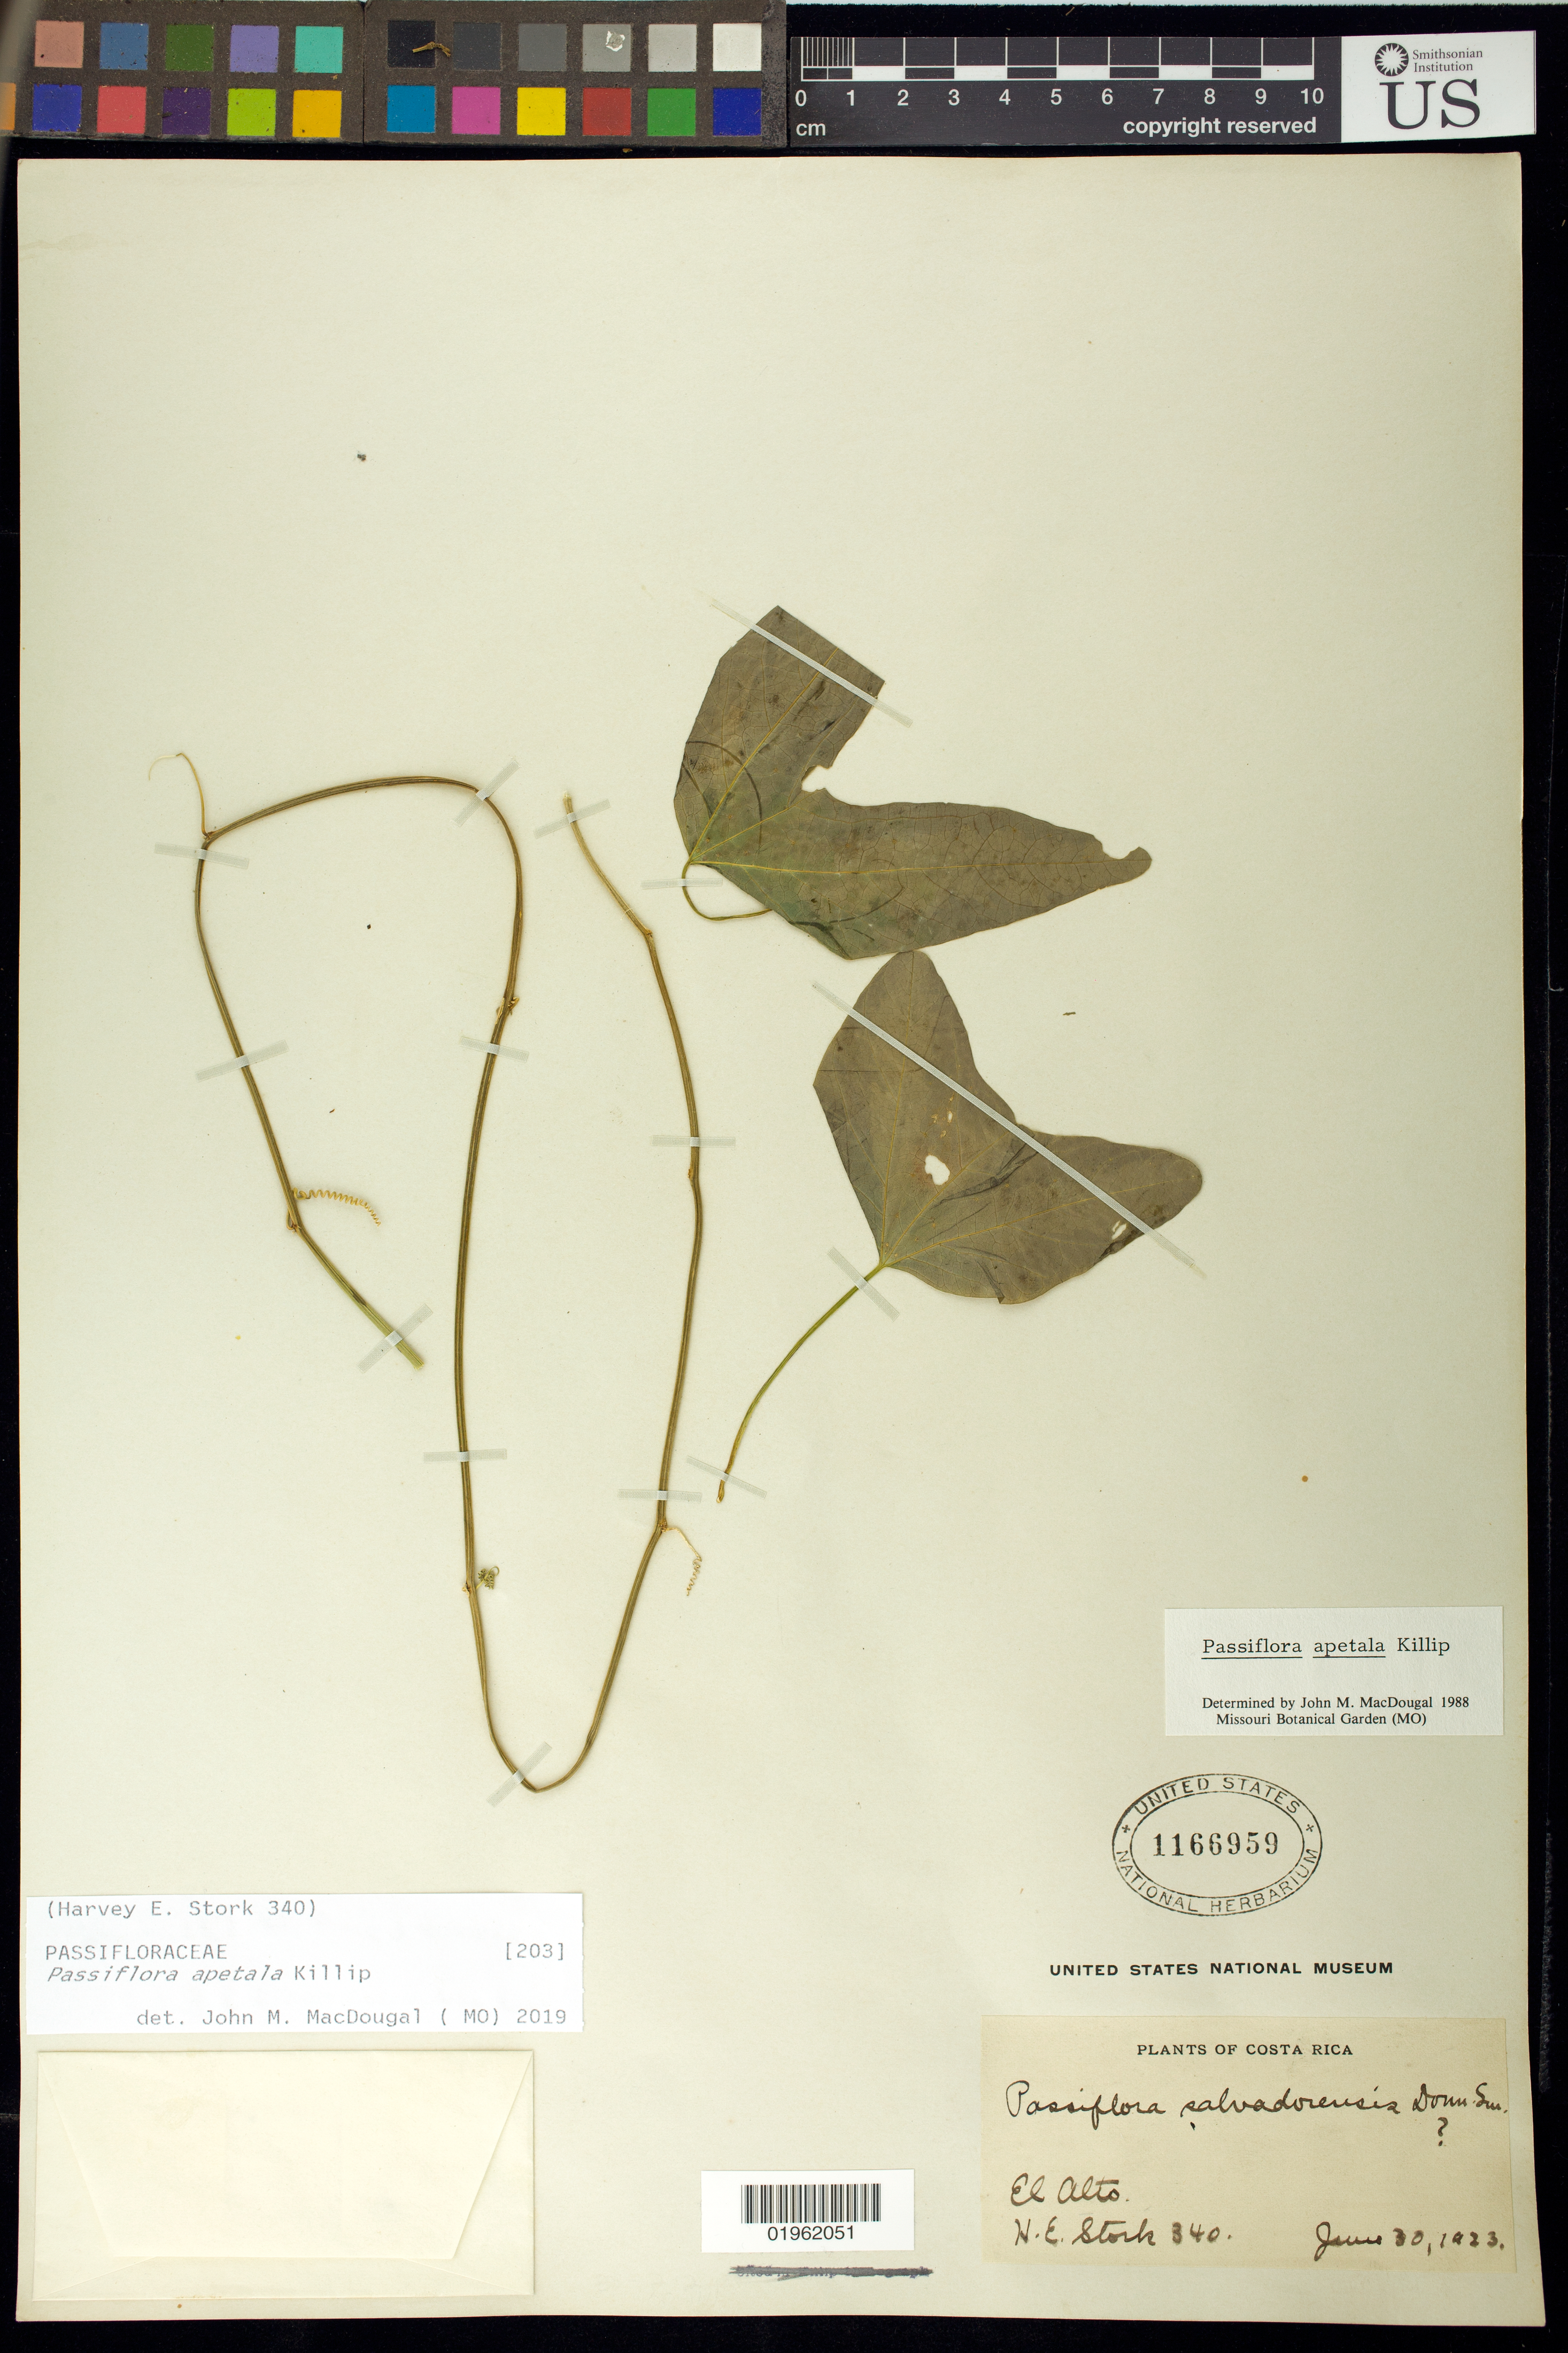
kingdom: Plantae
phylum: Tracheophyta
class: Magnoliopsida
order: Malpighiales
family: Passifloraceae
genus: Passiflora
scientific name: Passiflora apetala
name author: Killip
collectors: H. E. Stork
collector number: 340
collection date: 1923-06-30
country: Costa Rica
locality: El Alto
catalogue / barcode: US 1166959